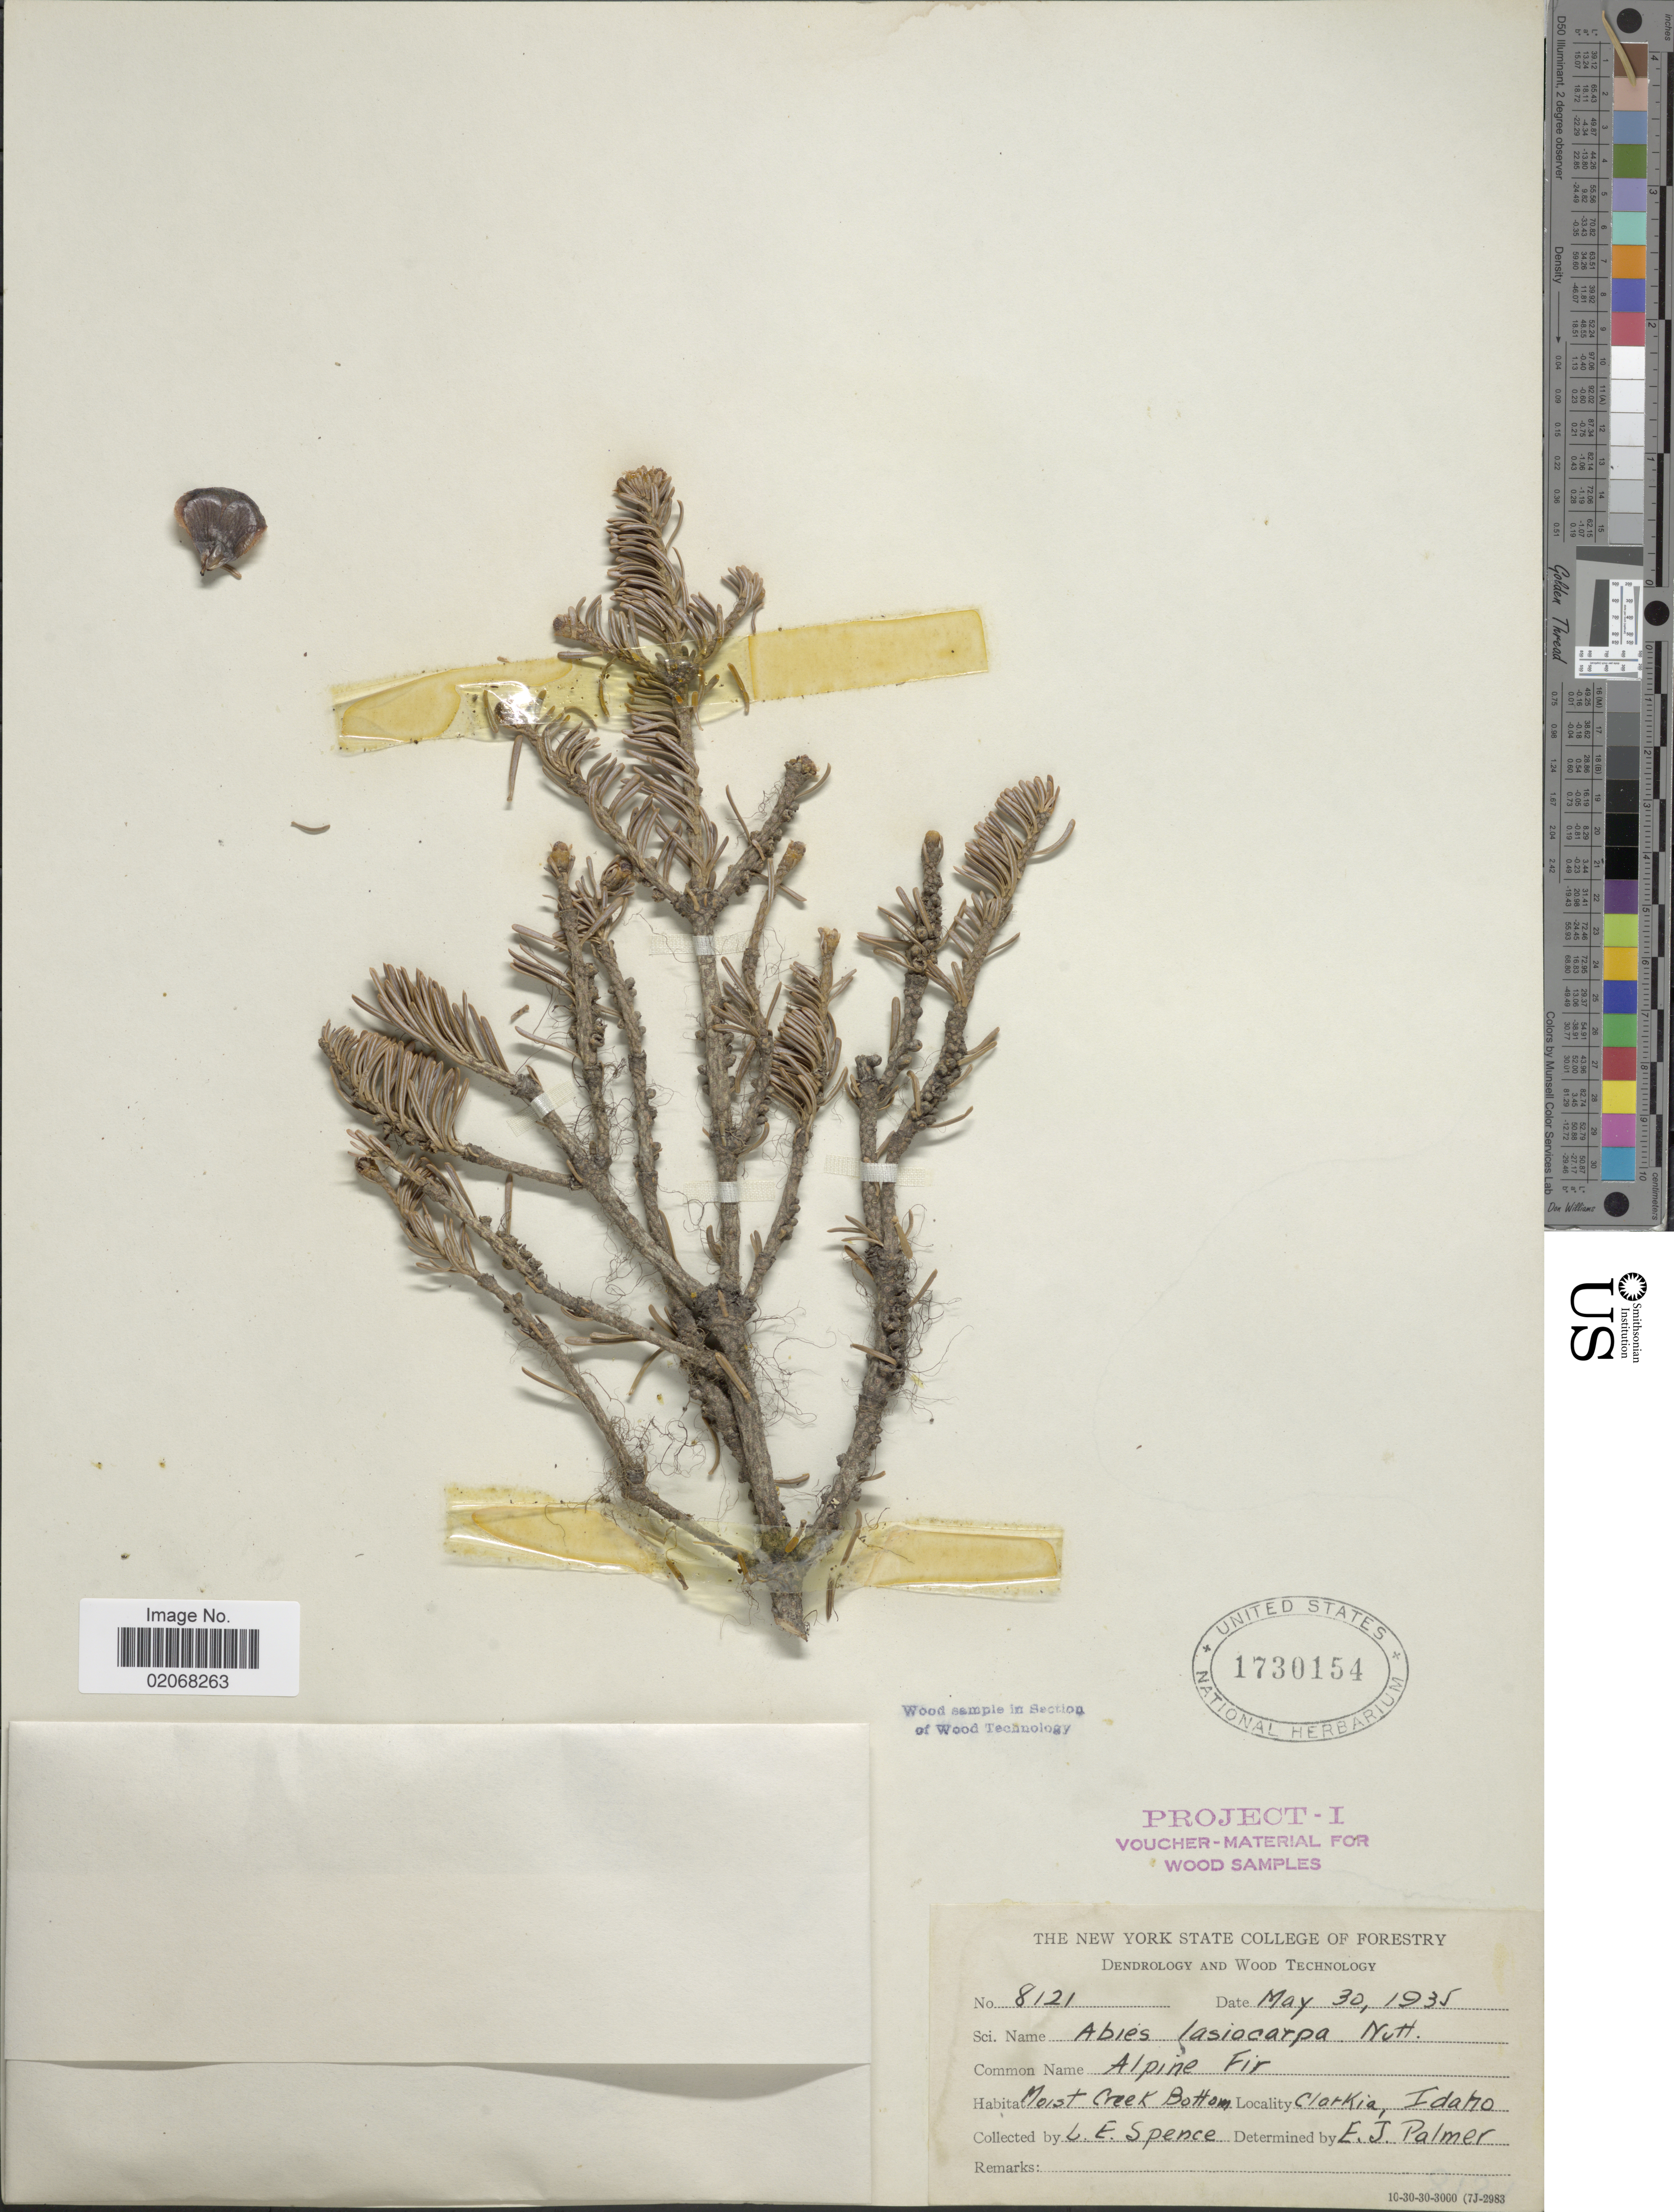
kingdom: Plantae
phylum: Tracheophyta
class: Pinopsida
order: Pinales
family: Pinaceae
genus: Abies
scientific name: Abies lasiocarpa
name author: (Hook.) Nutt.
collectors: L. Spence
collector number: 8121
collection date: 1935-05-30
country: United States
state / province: Idaho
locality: Clarkia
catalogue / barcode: US 1730154